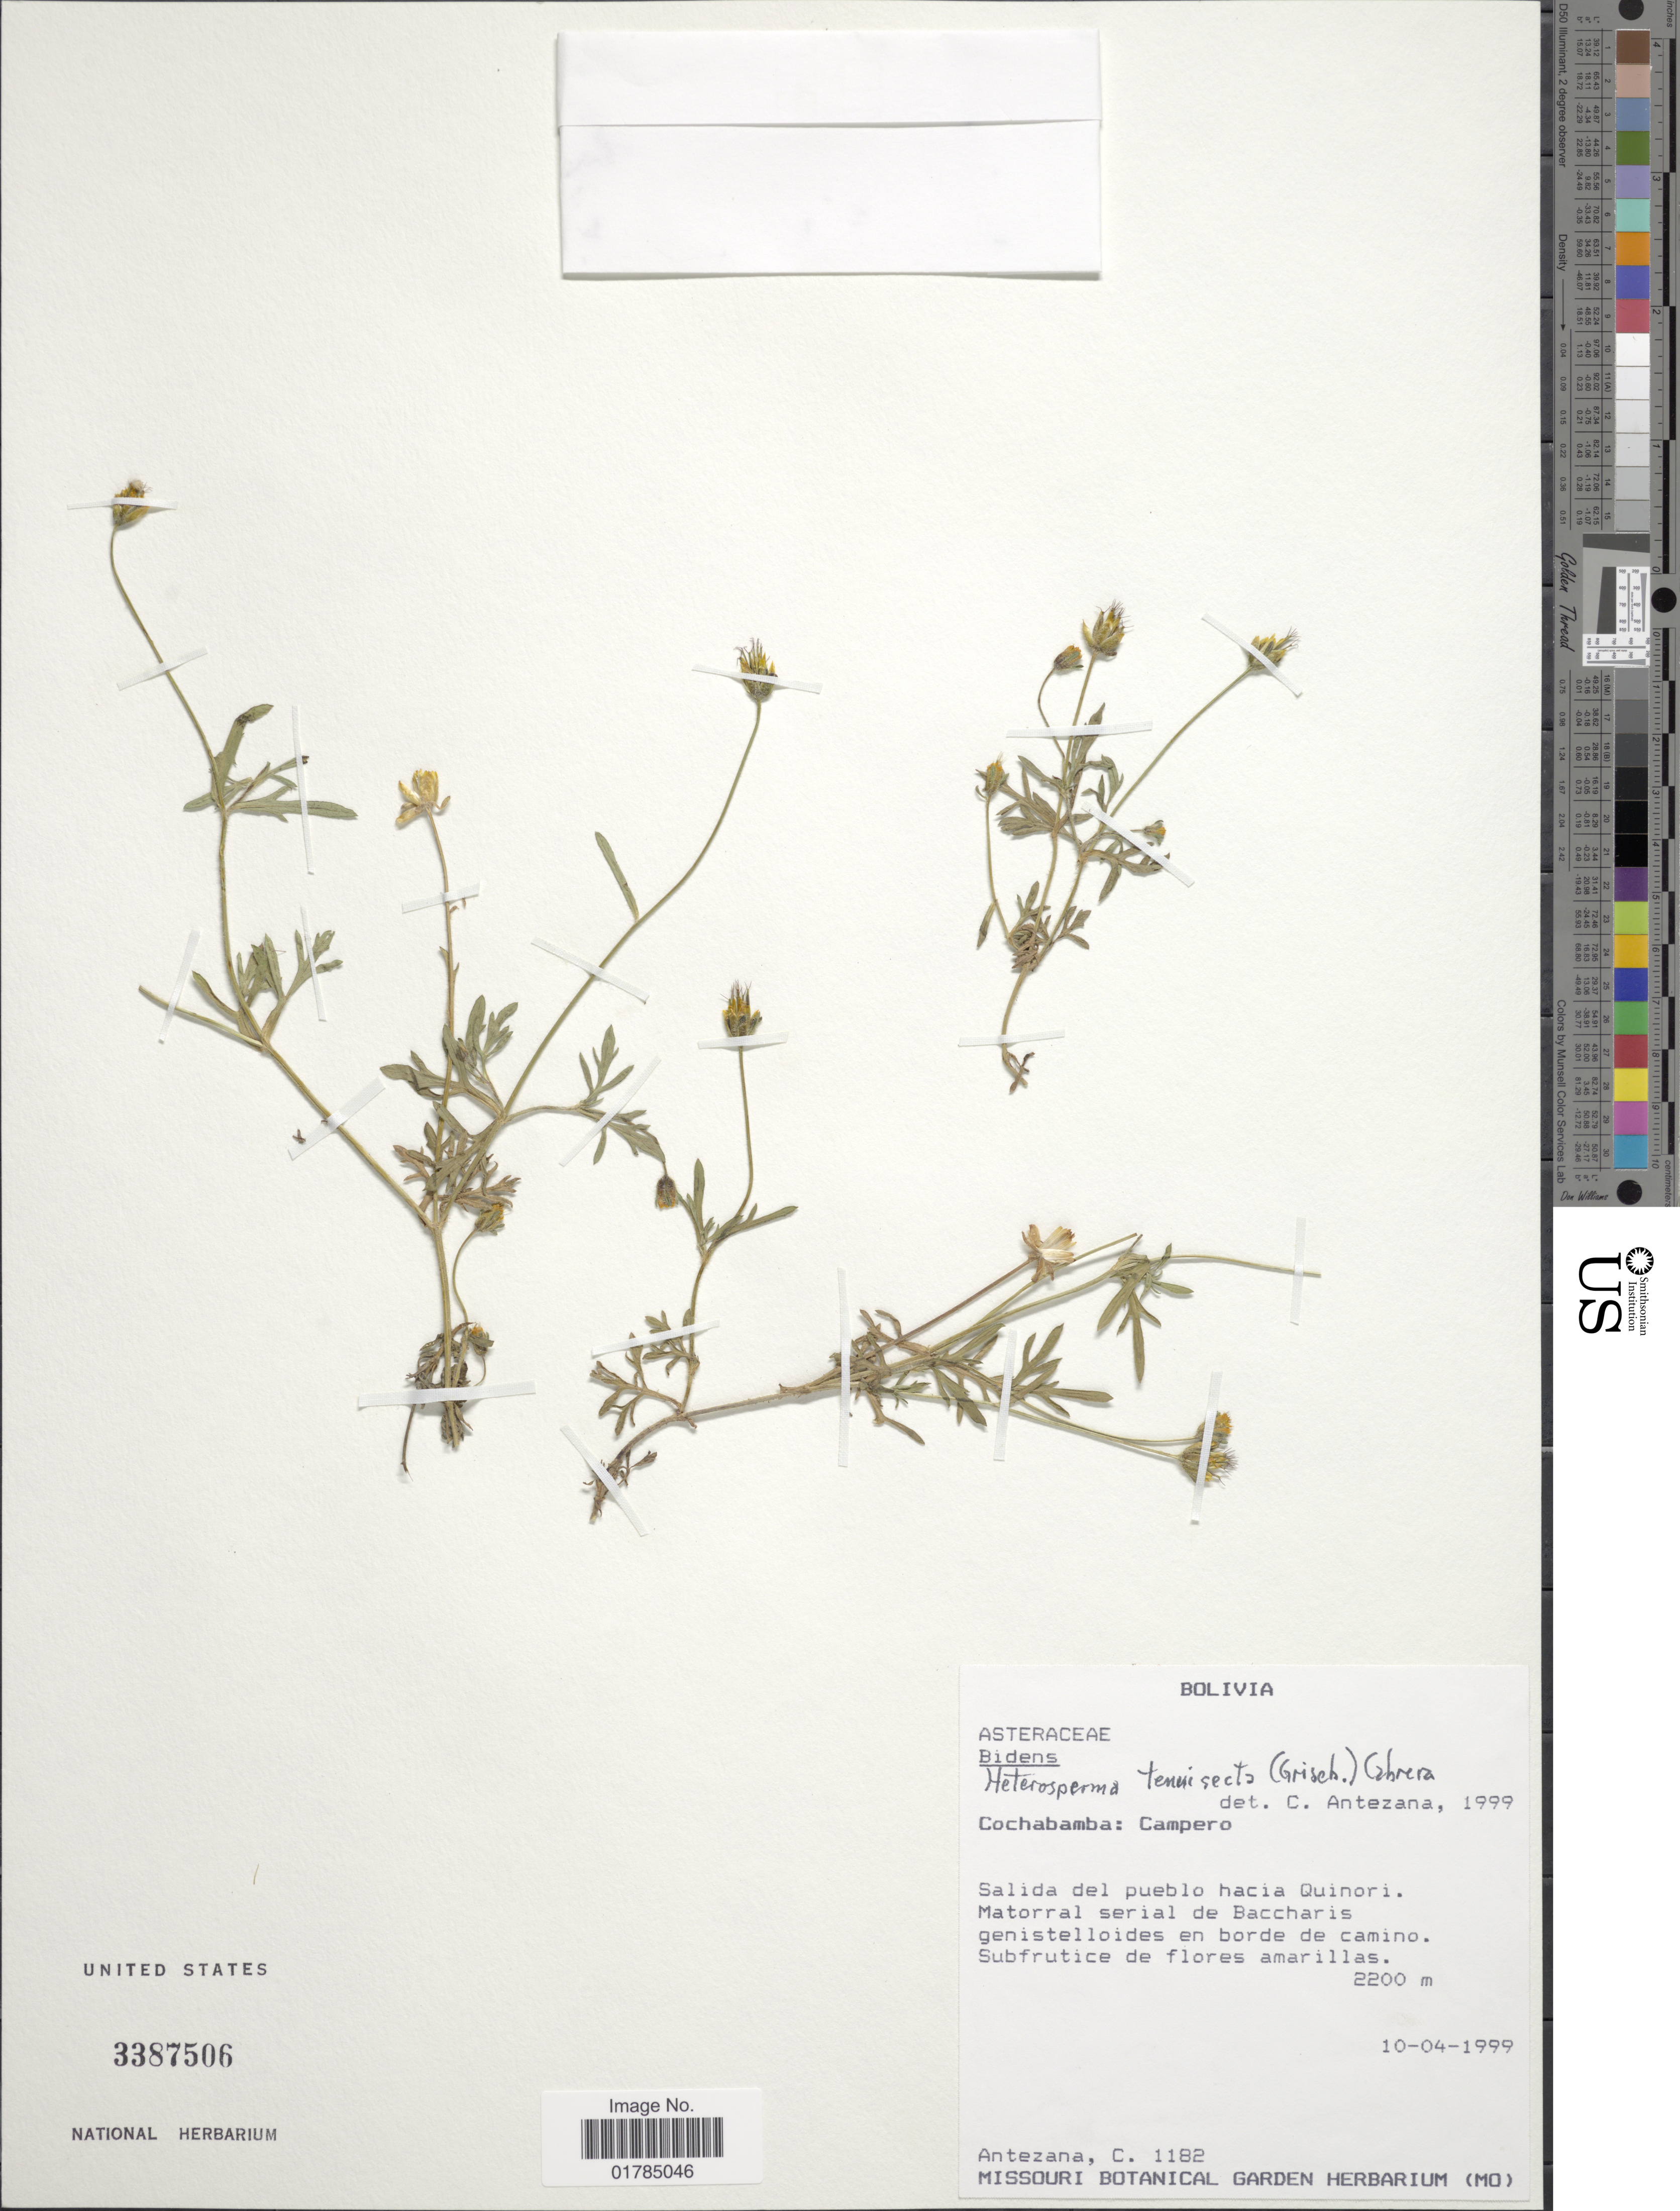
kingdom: Plantae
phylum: Tracheophyta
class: Magnoliopsida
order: Asterales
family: Asteraceae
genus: Heterosperma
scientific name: Heterosperma tenuisecta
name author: (Griseb.) Cabrera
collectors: C. Antezana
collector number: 182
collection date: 1999-04-10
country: Bolivia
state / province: Cochabamba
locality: Campero, Salida del pueblo hacia Quinori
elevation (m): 2200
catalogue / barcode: US 3387506